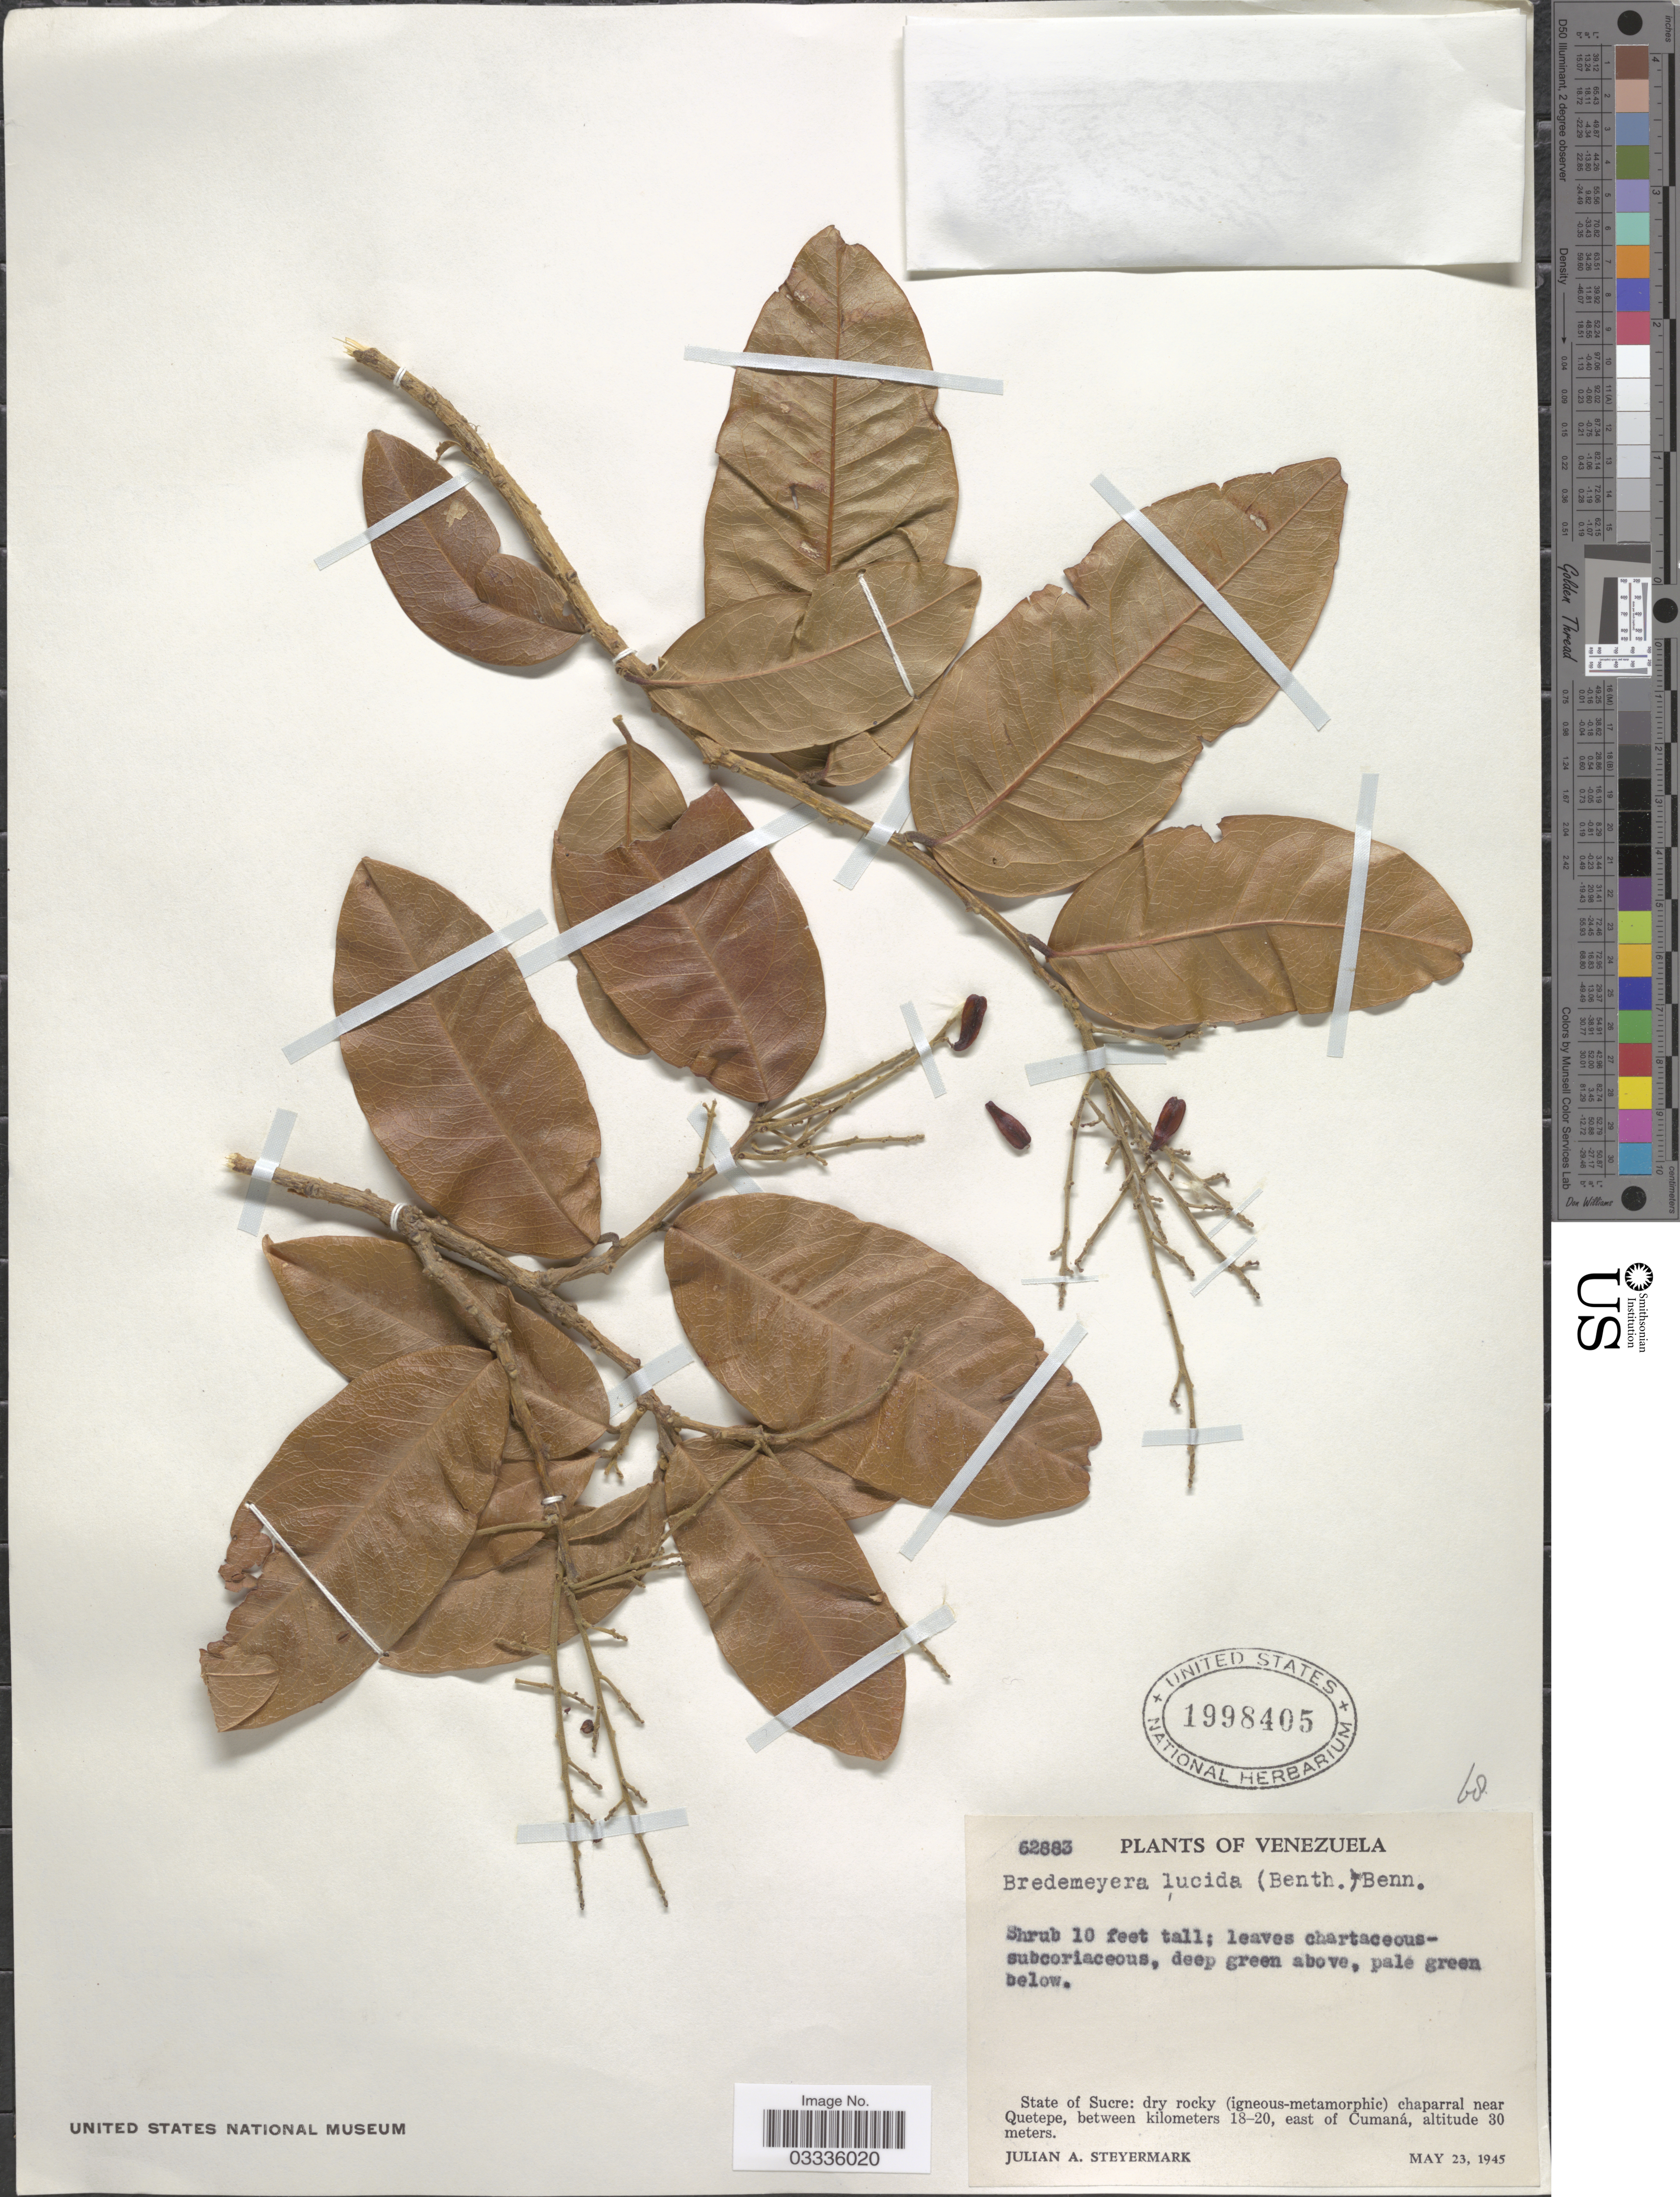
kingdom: Plantae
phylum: Tracheophyta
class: Magnoliopsida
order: Fabales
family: Polygalaceae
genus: Bredemeyera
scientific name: Bredemeyera lucida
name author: (Benth.) Klotzsch ex Hassk.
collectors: J. Steyermark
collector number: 62883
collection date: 1945-05-23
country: Venezuela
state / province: Sucre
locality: Dry rocky (igneous-metamorphic) chaparral near Quetepe, between kilometers 18-20, east of Cumaná.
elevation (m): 30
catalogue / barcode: US 1998405